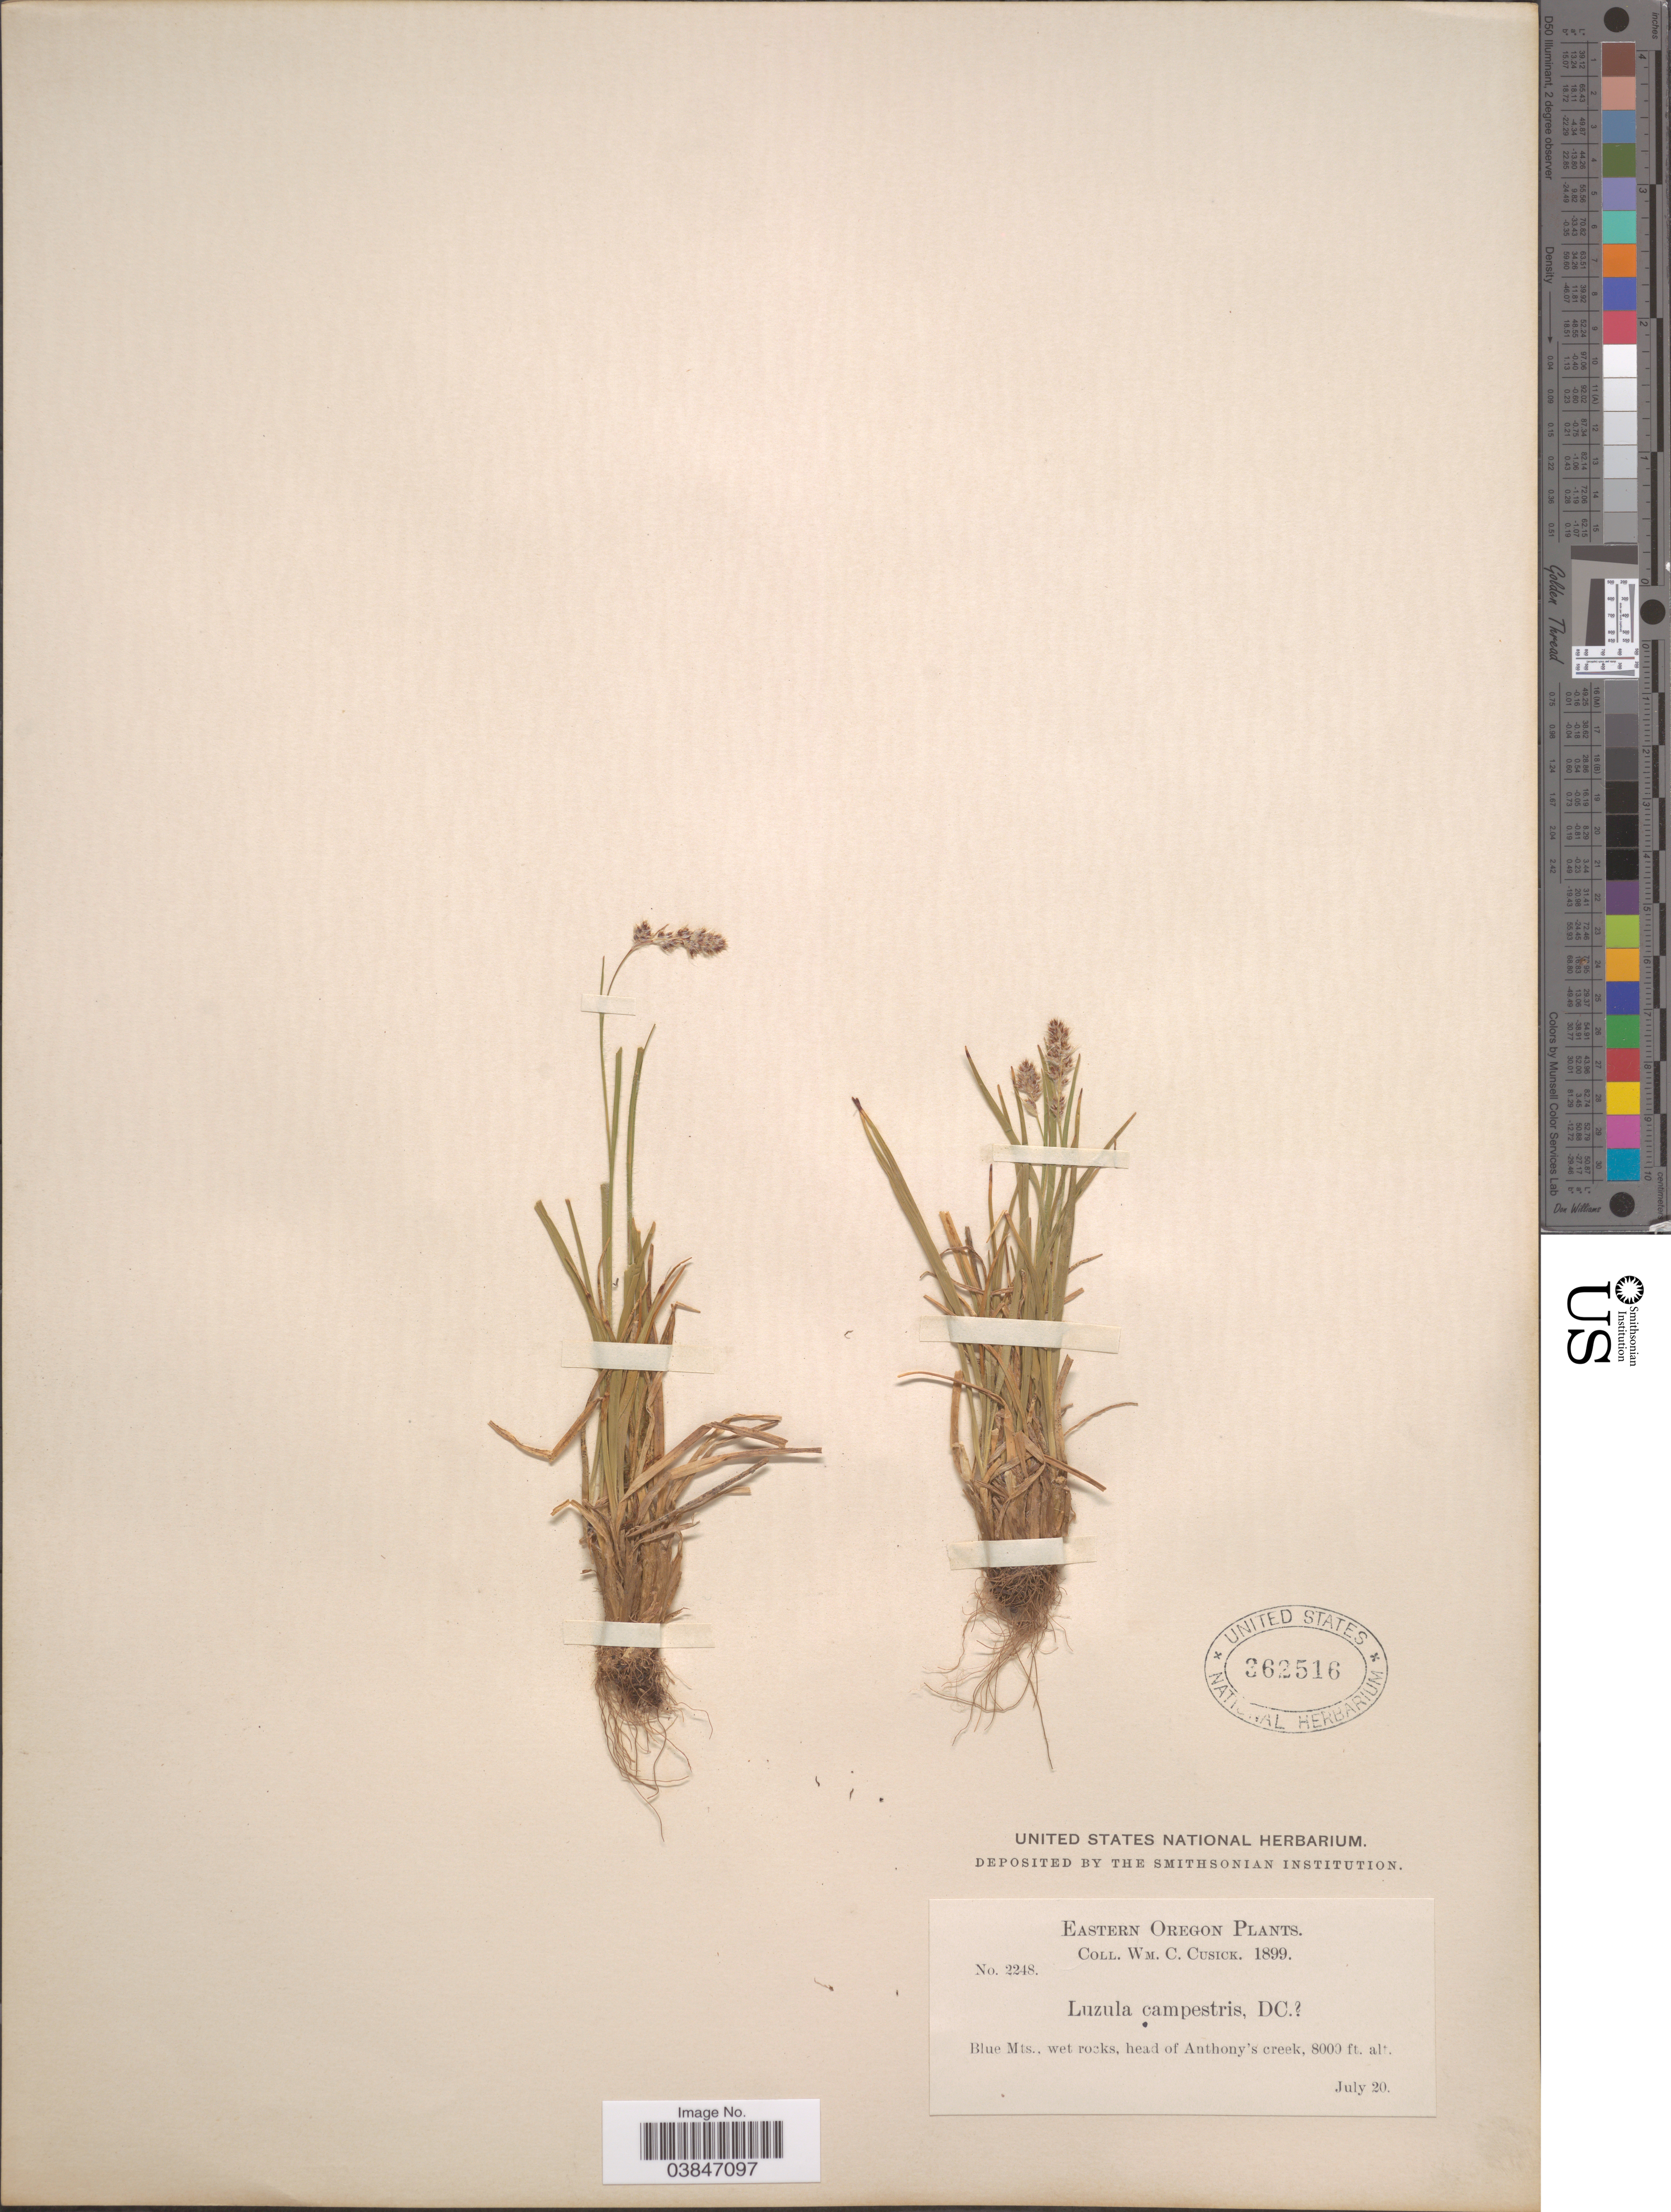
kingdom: Plantae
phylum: Tracheophyta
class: Liliopsida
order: Poales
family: Juncaceae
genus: Luzula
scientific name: Luzula spicata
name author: (L.) DC.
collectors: W. C. Cusick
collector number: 2248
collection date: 1899-07-20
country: United States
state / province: Oregon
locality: Eastern Oregon. Blue Mts., wet rocks, head of Anthony's creek.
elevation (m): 2438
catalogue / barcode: US 362516